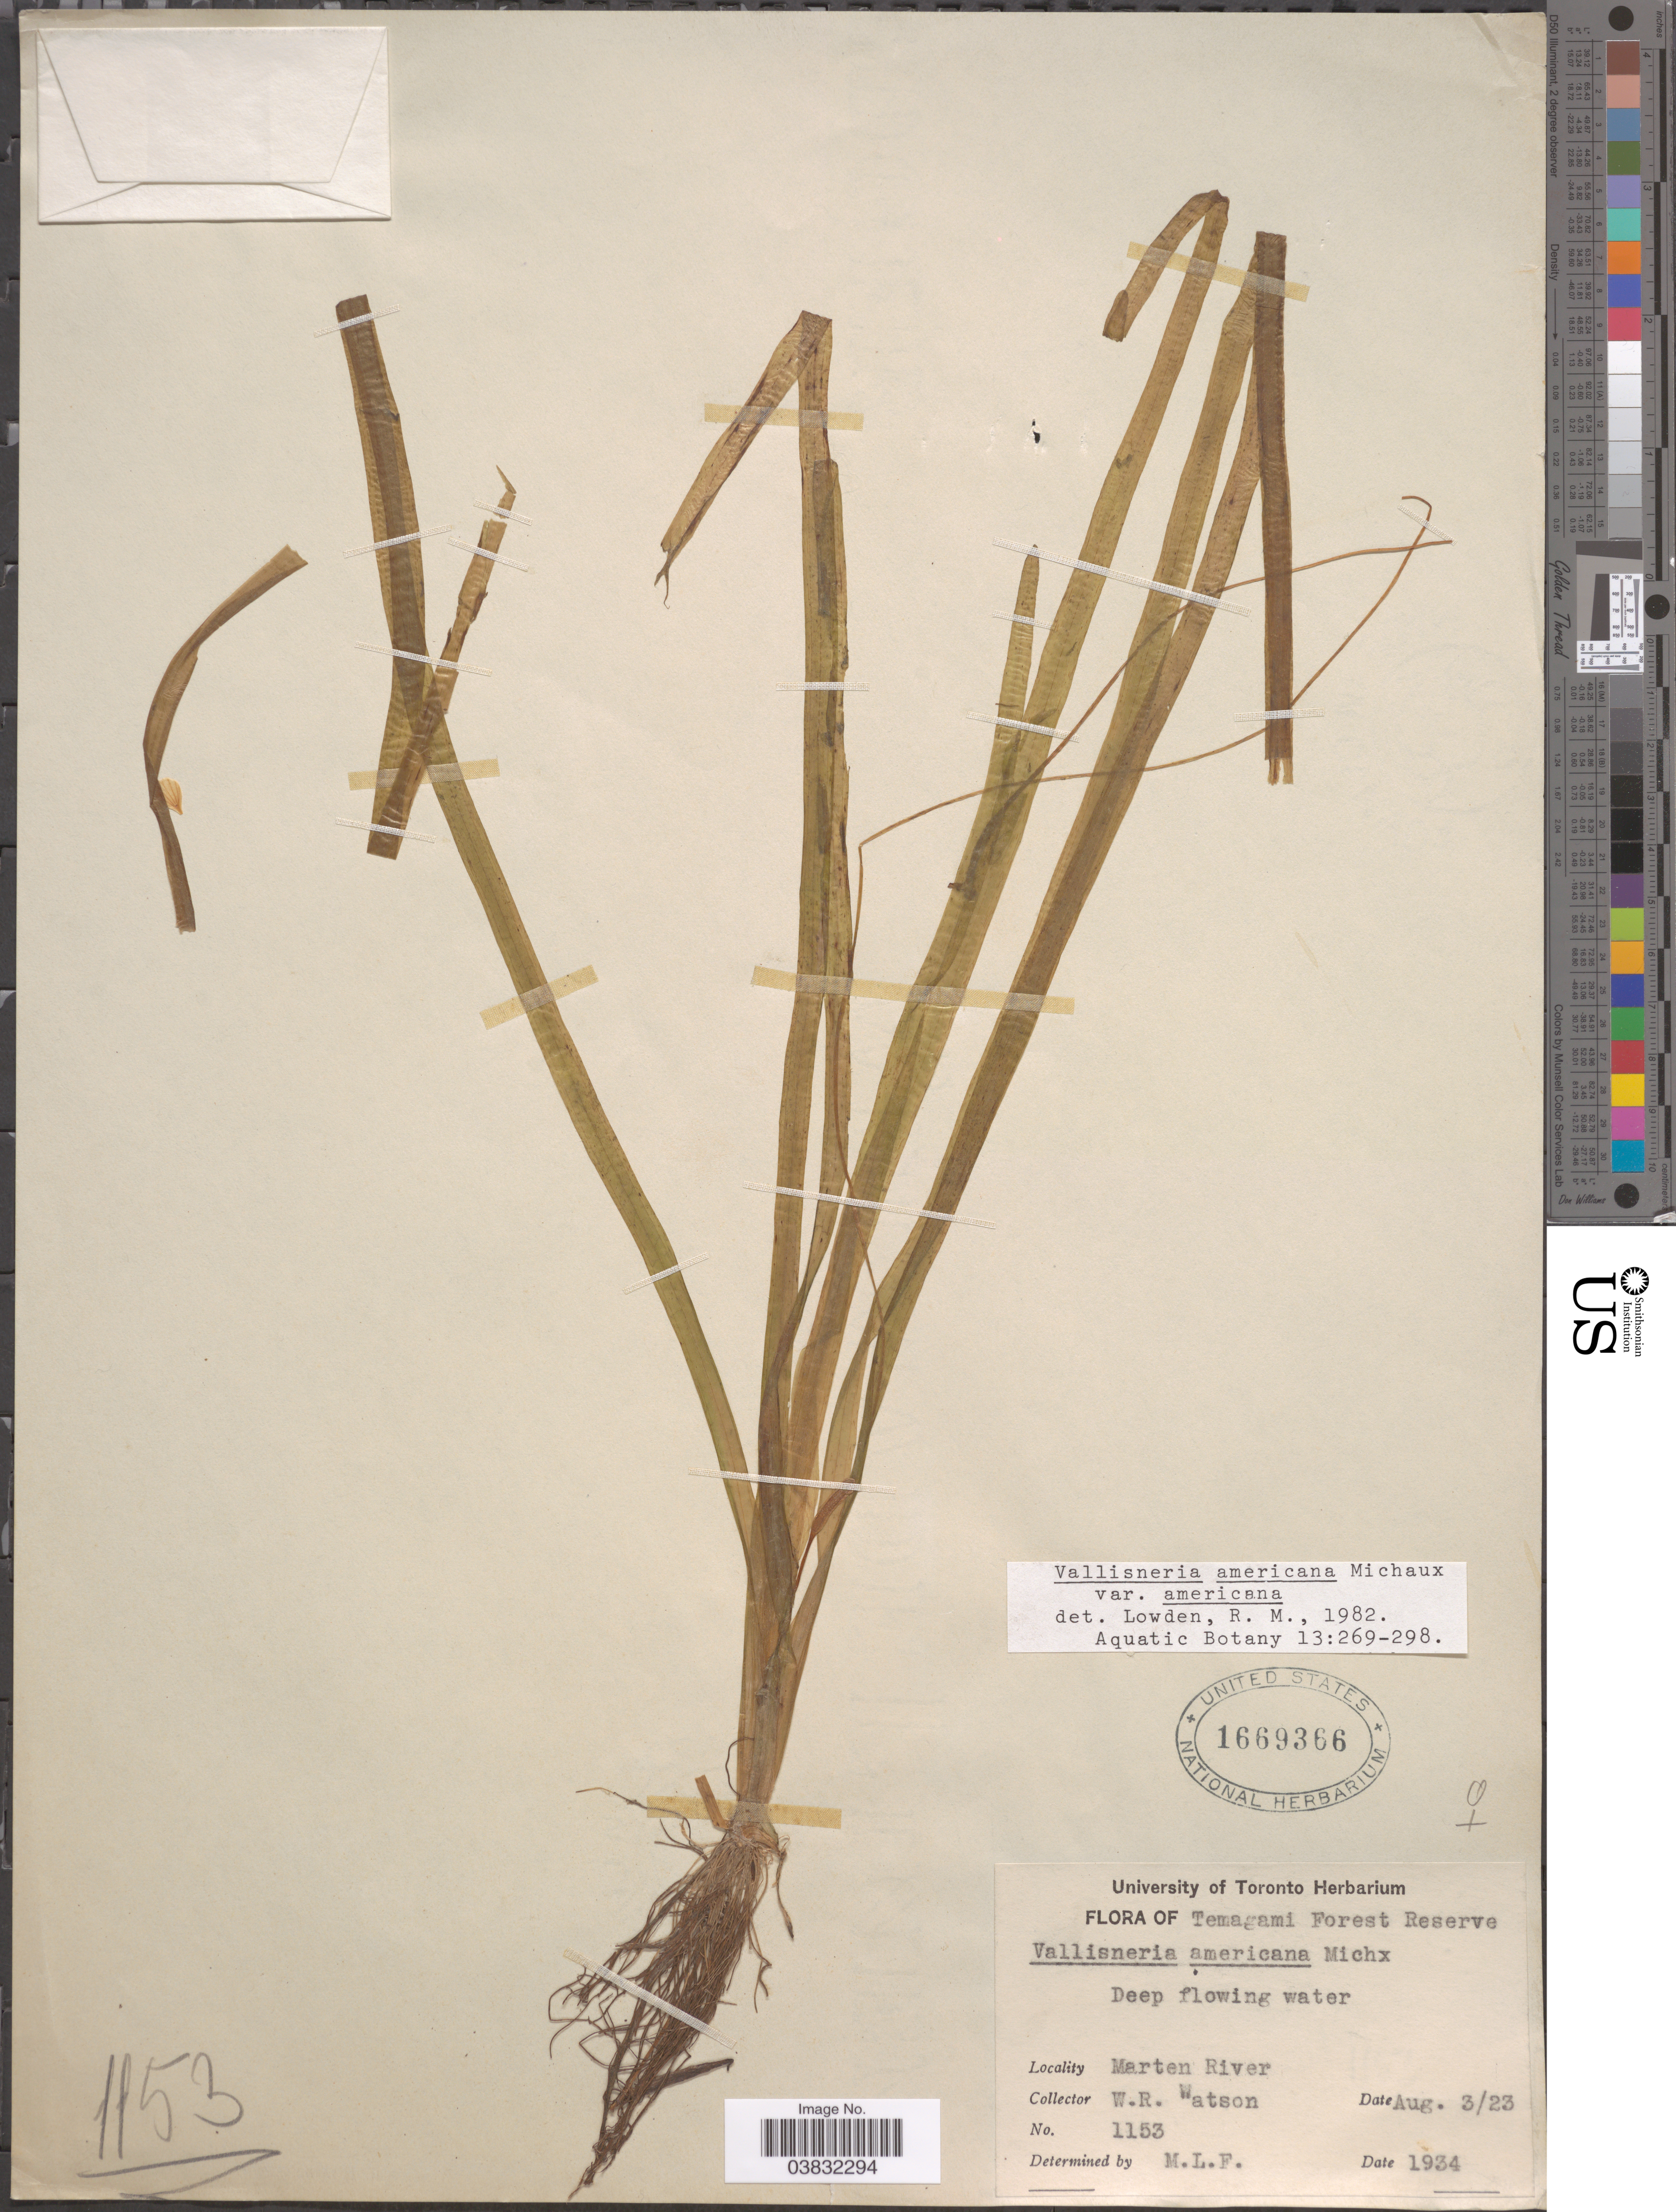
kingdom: Plantae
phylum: Tracheophyta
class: Liliopsida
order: Alismatales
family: Hydrocharitaceae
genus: Vallisneria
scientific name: Vallisneria americana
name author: Michx.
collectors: W. R. Watson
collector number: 1153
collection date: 1923-08-03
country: Canada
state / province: Ontario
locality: Temagami Forest Reserve. Marten River.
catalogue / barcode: US 1669366